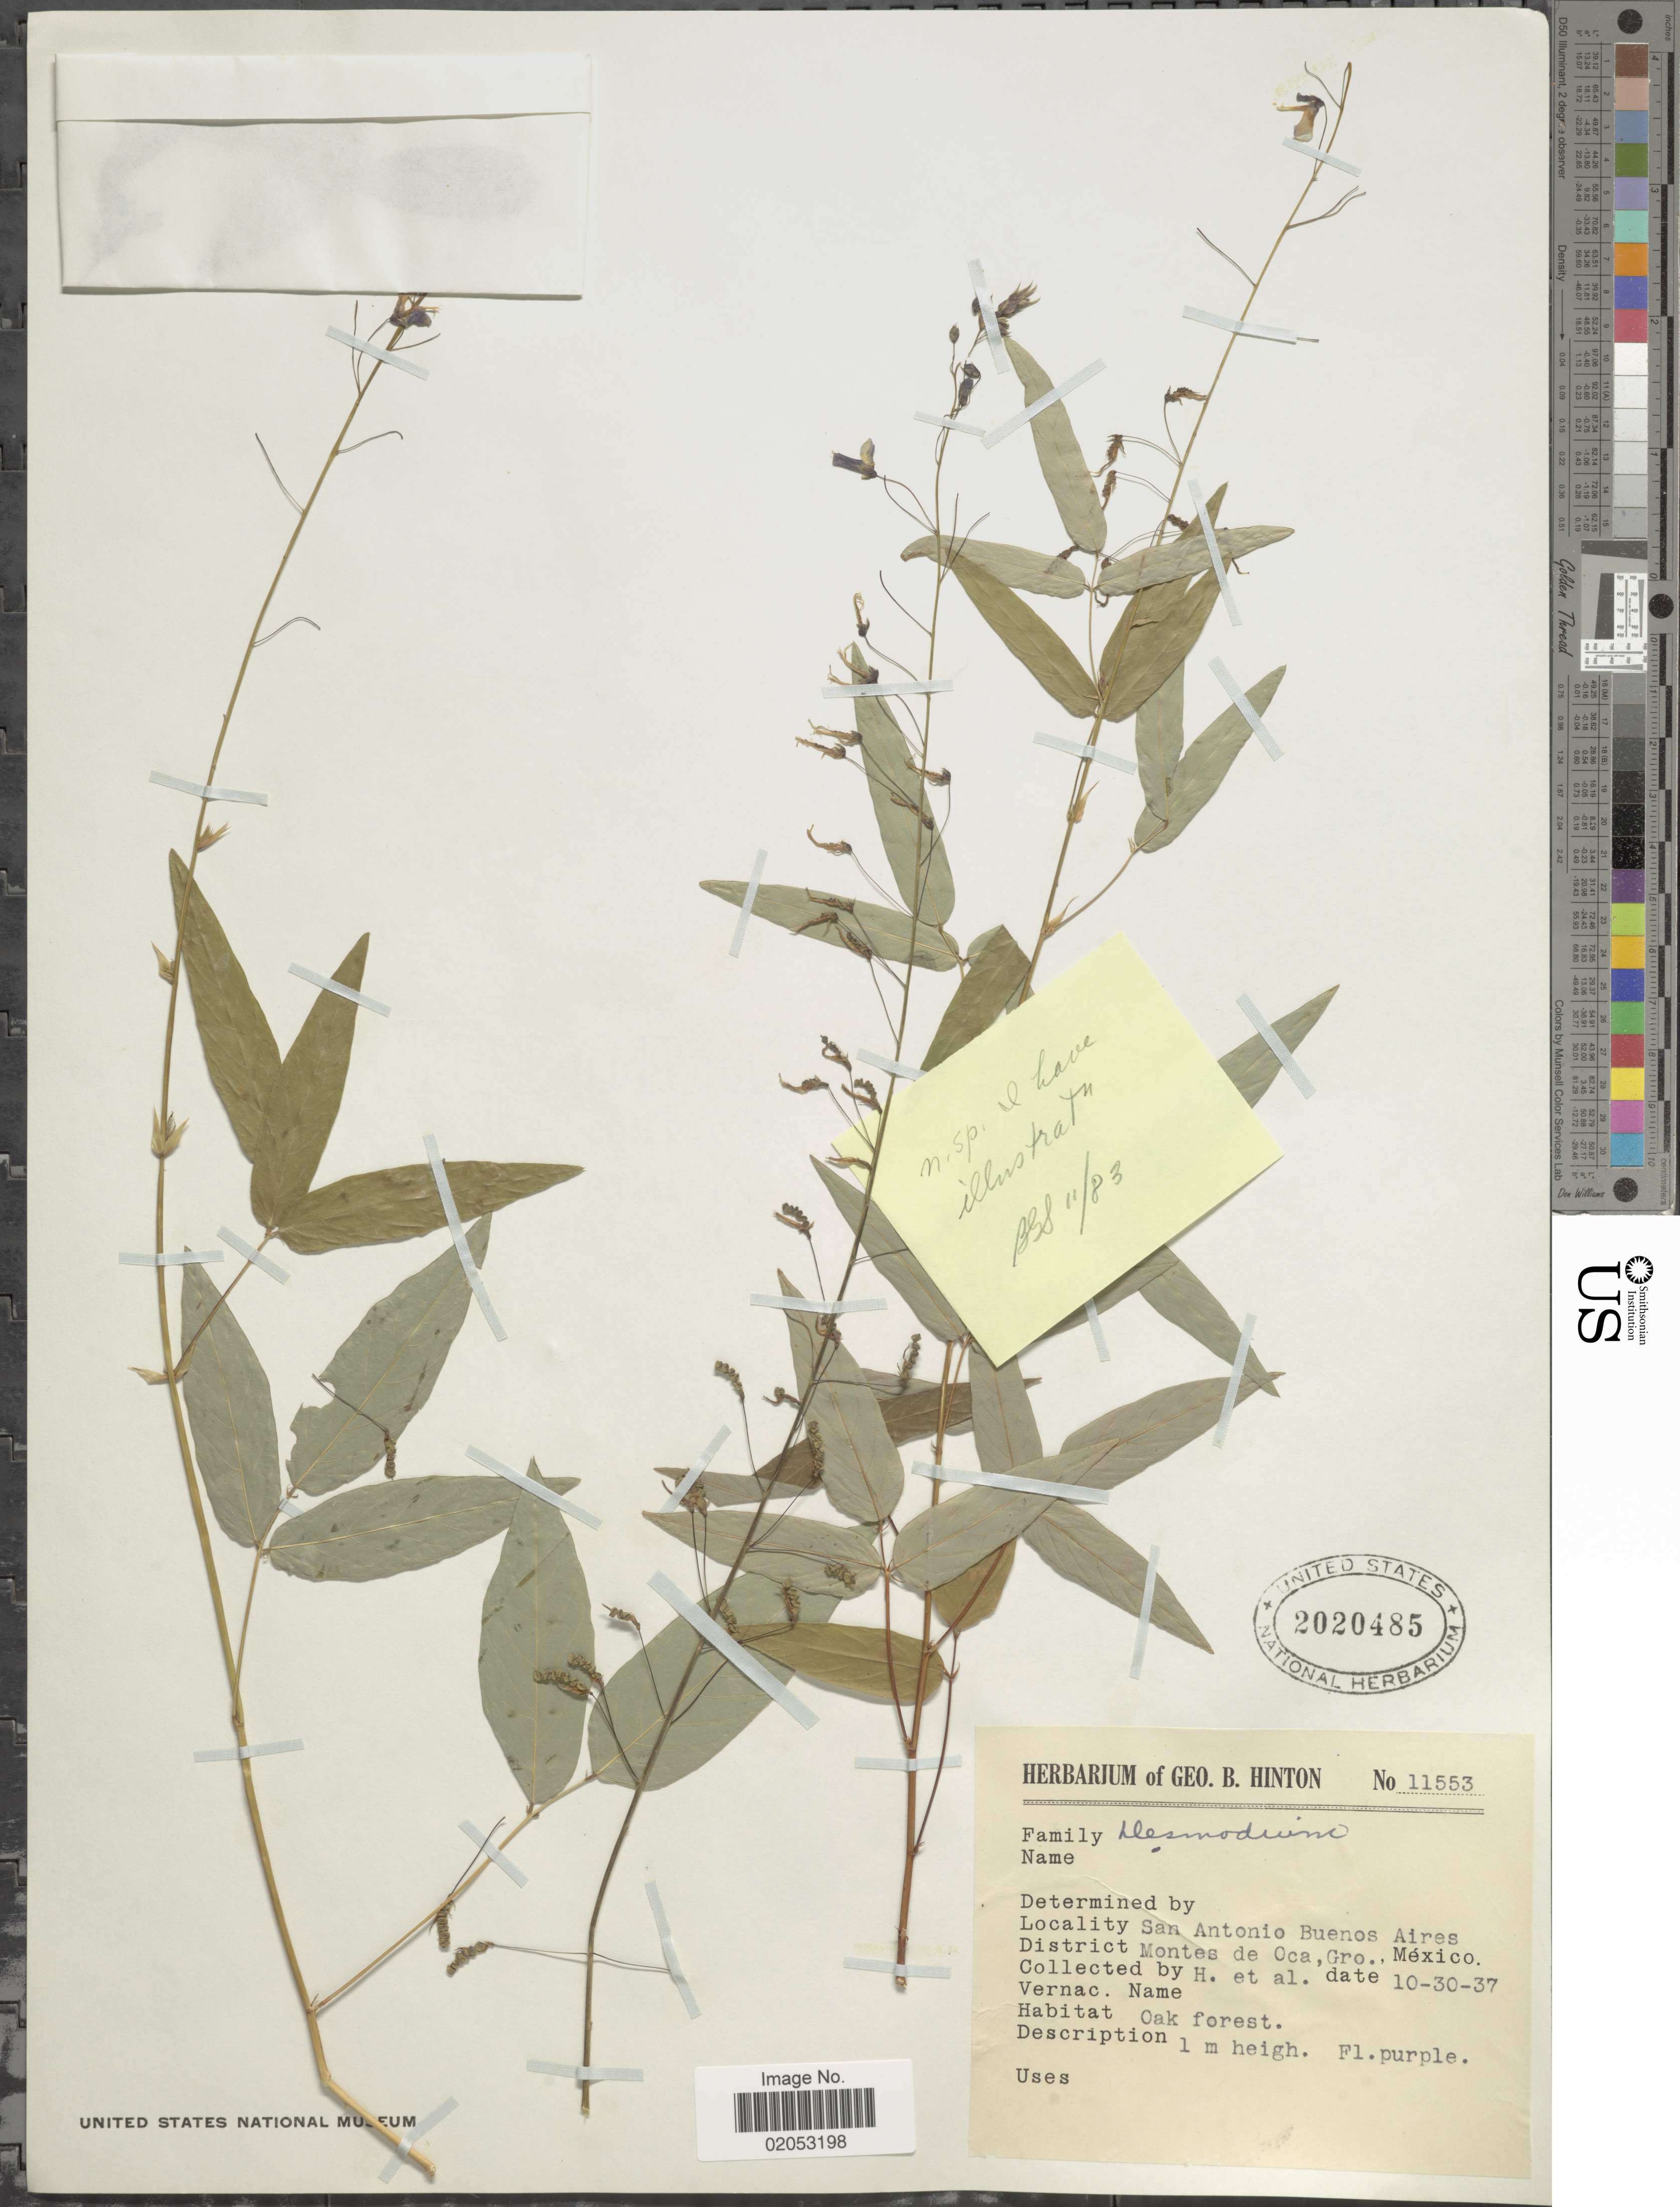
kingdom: Plantae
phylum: Tracheophyta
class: Magnoliopsida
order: Fabales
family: Fabaceae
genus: Desmodium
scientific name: Desmodium sp.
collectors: G. B. Hinton & et al.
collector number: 11553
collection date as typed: Transcribed d/m/y: 30/10/37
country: Mexico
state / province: Guerrero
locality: San Antonio Buenos Aires, District Montes de Oca, Gro.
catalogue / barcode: US 2020485